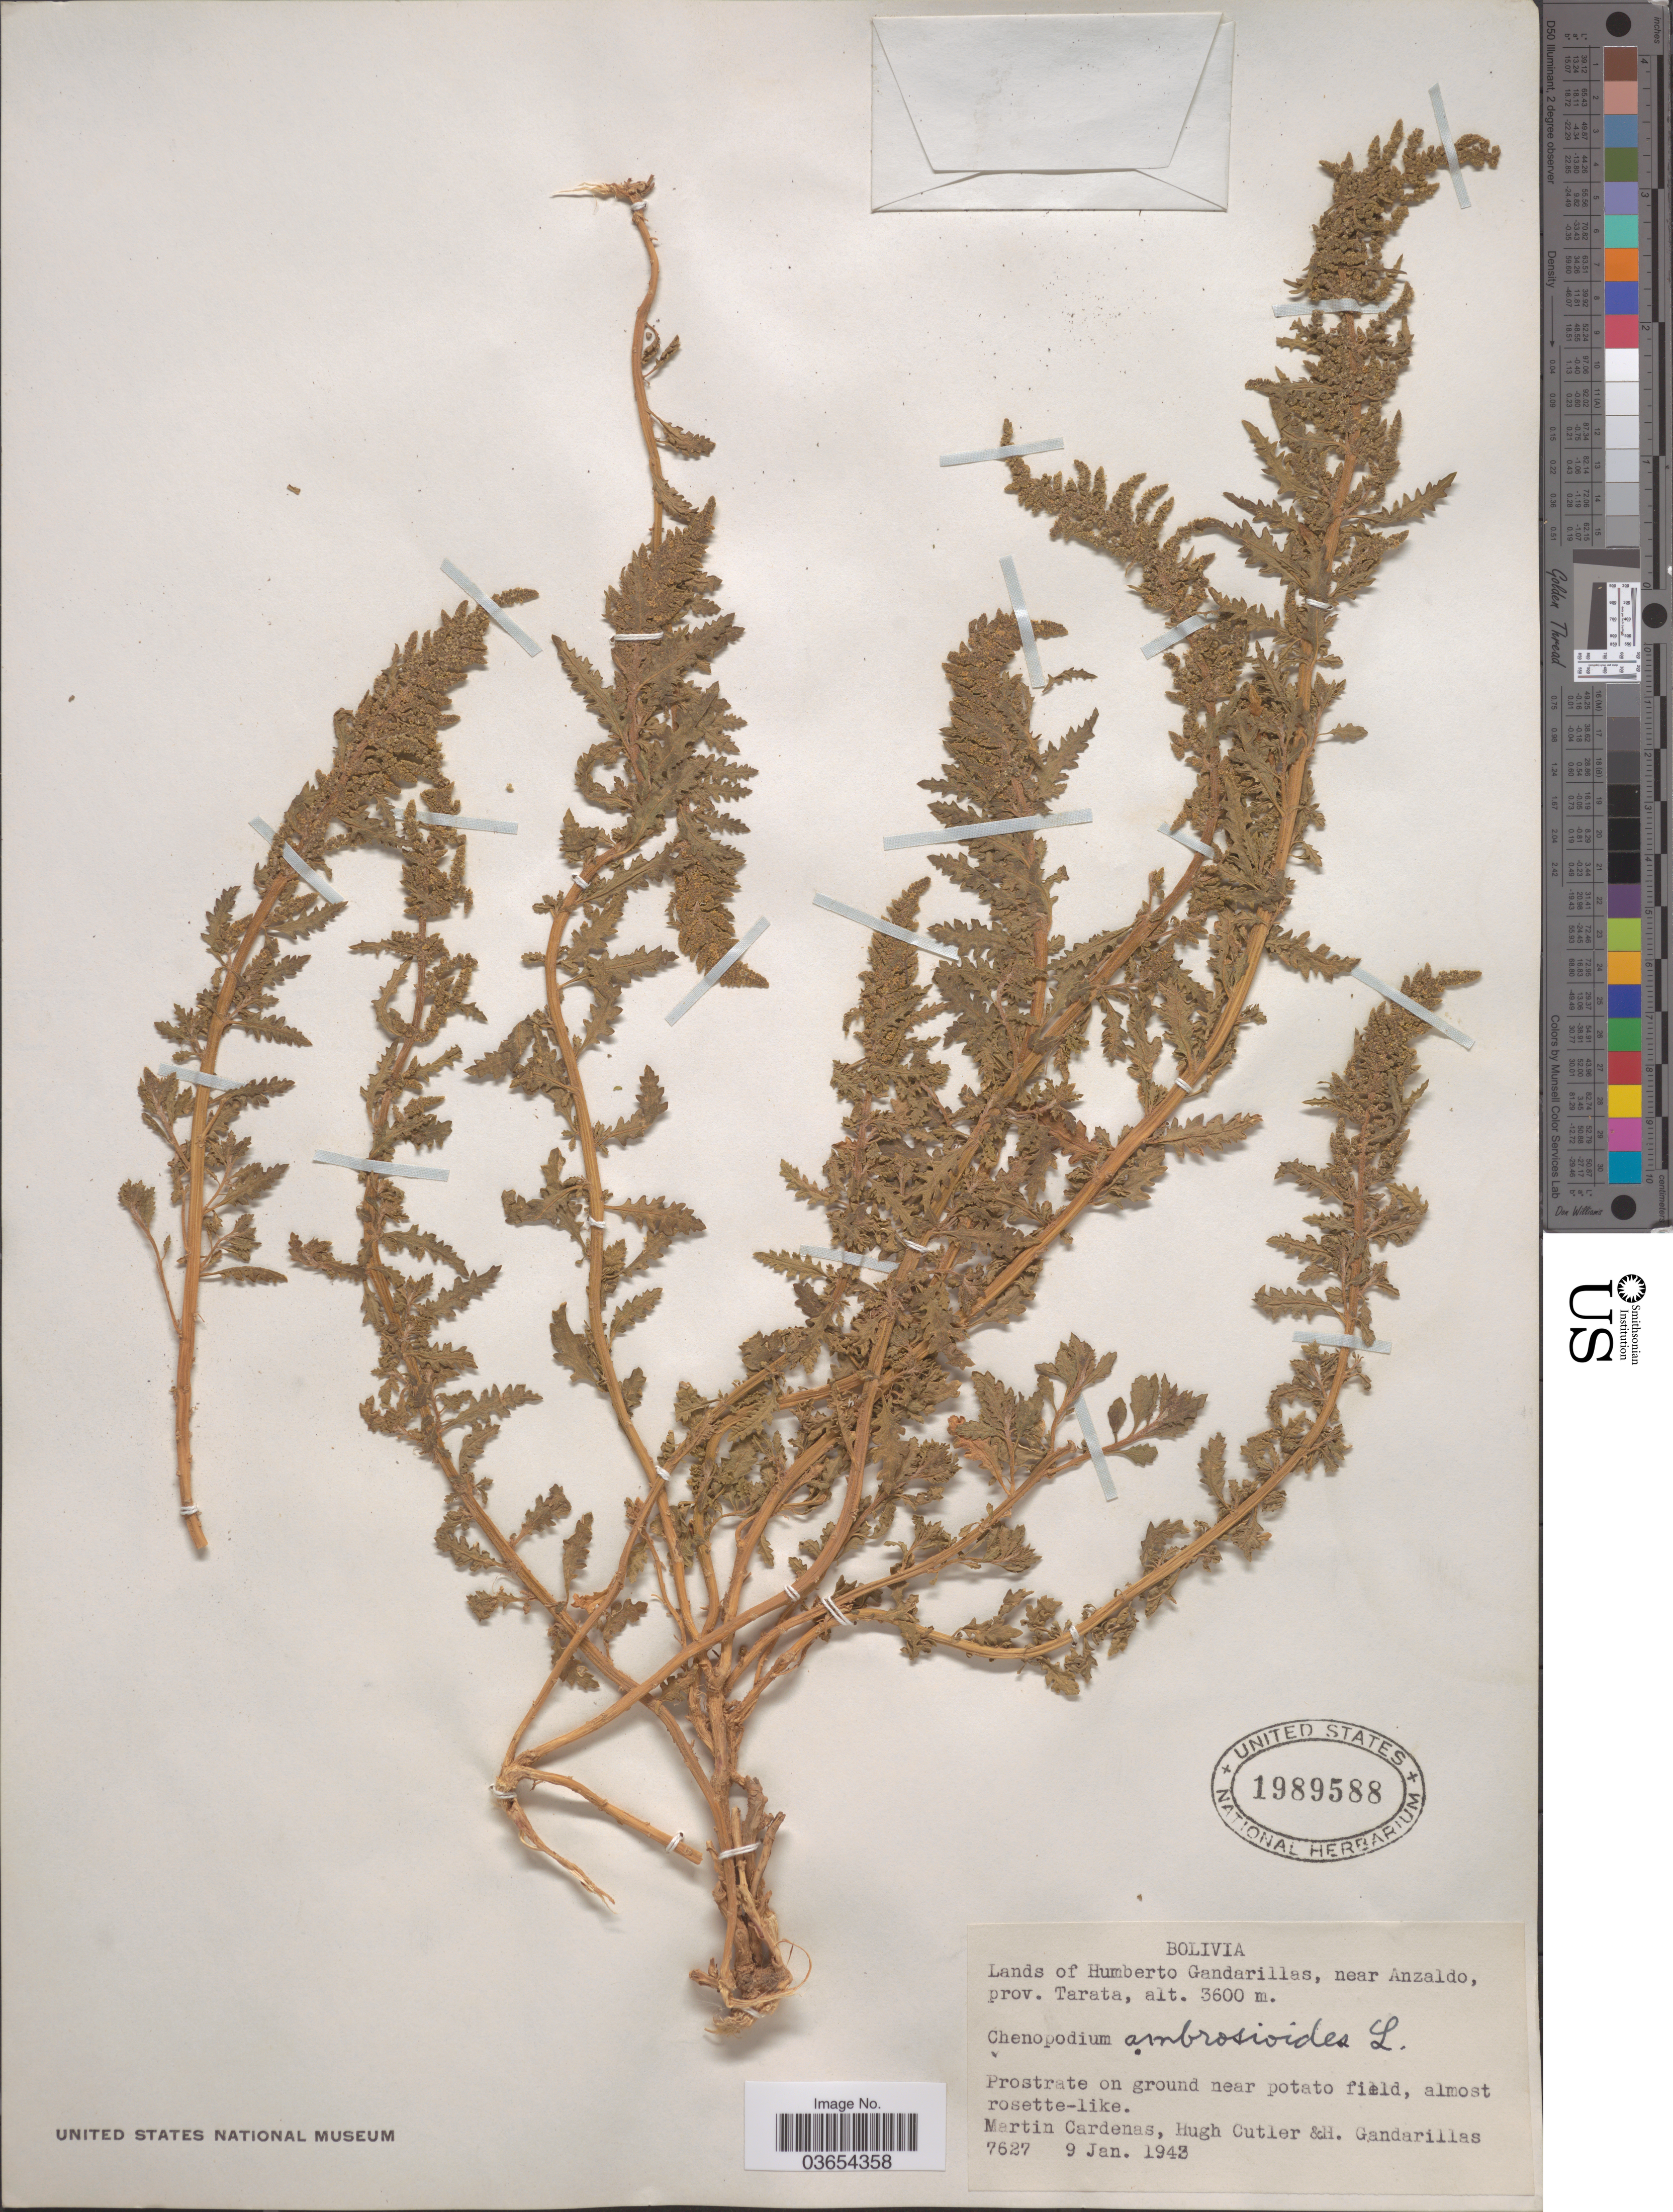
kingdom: Plantae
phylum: Tracheophyta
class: Magnoliopsida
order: Caryophyllales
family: Amaranthaceae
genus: Chenopodium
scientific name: Chenopodium ambrosioides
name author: L.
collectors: M. Cárdenas, H. C. Cutler & H. Gandarillas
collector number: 7627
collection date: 1943-01-09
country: Bolivia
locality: Lands of Humberto Gandarillas, near Anzaldo, prov. Tarata.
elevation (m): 3600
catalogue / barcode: US 1989588